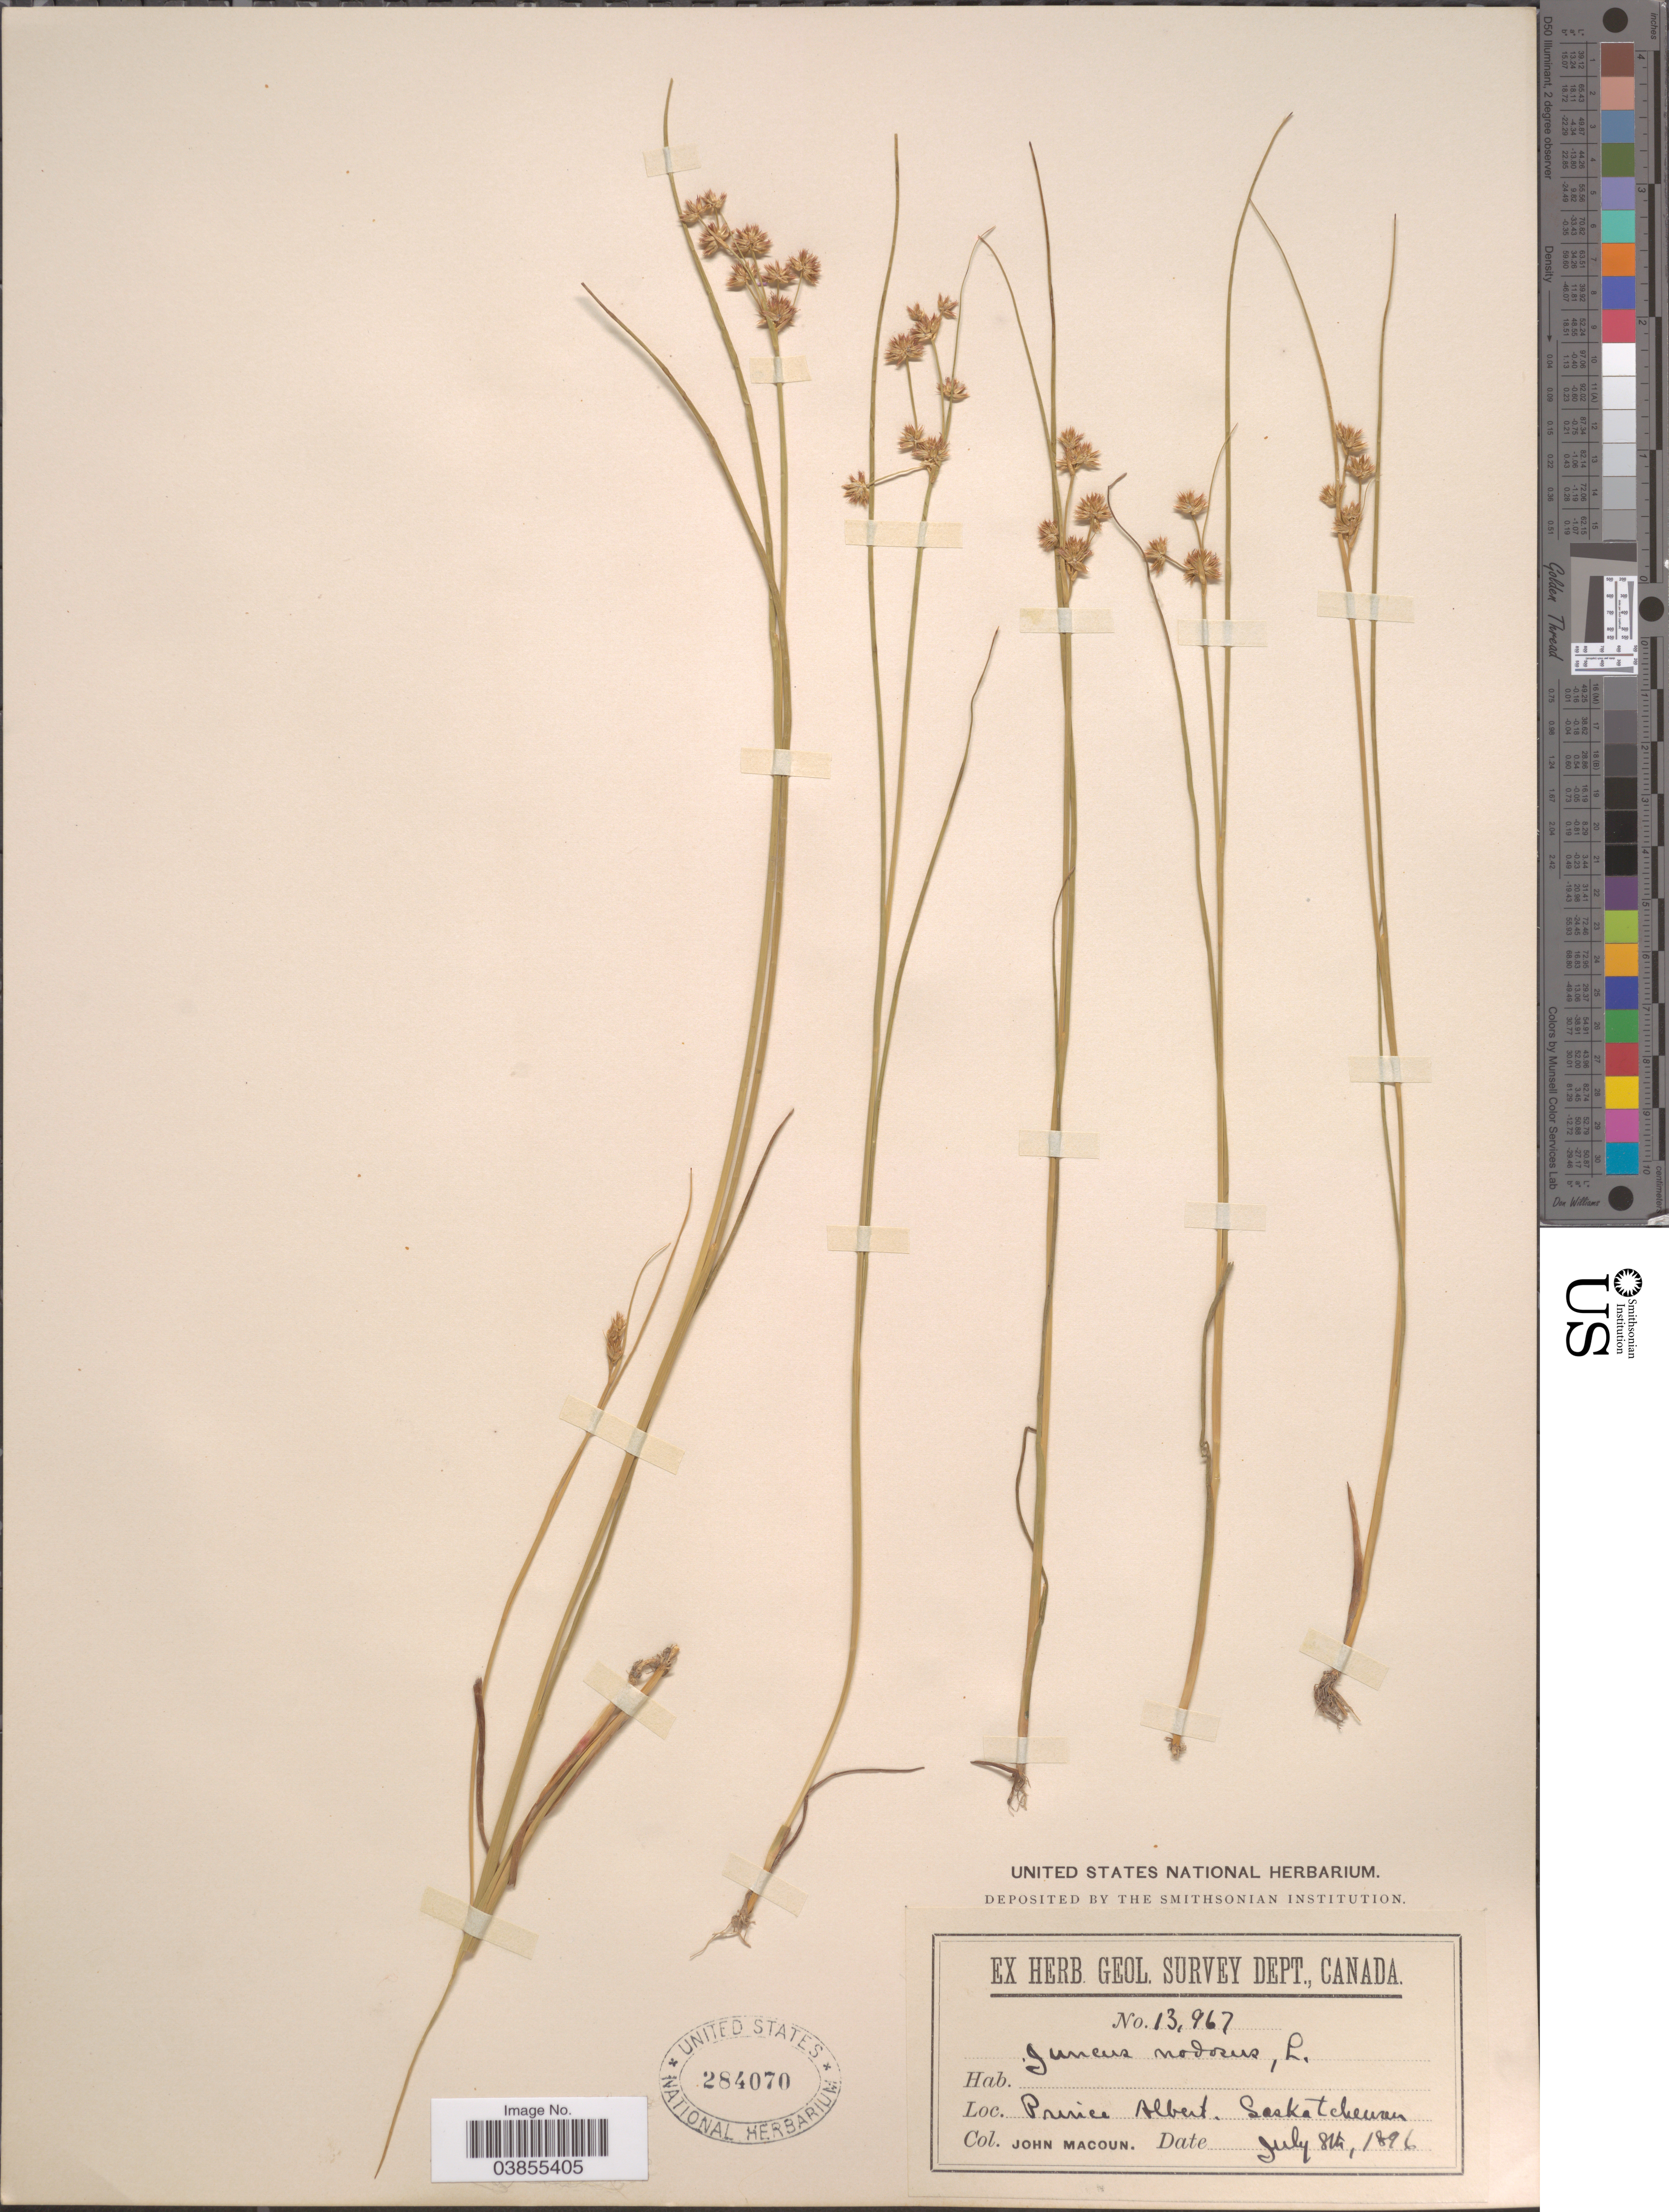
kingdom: Plantae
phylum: Tracheophyta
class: Liliopsida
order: Poales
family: Juncaceae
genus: Juncus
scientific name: Juncus nodosus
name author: L.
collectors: J. Macoun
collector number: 13967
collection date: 1896-07-08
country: Canada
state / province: Saskatchewan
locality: Prince Albert.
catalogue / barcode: US 284070